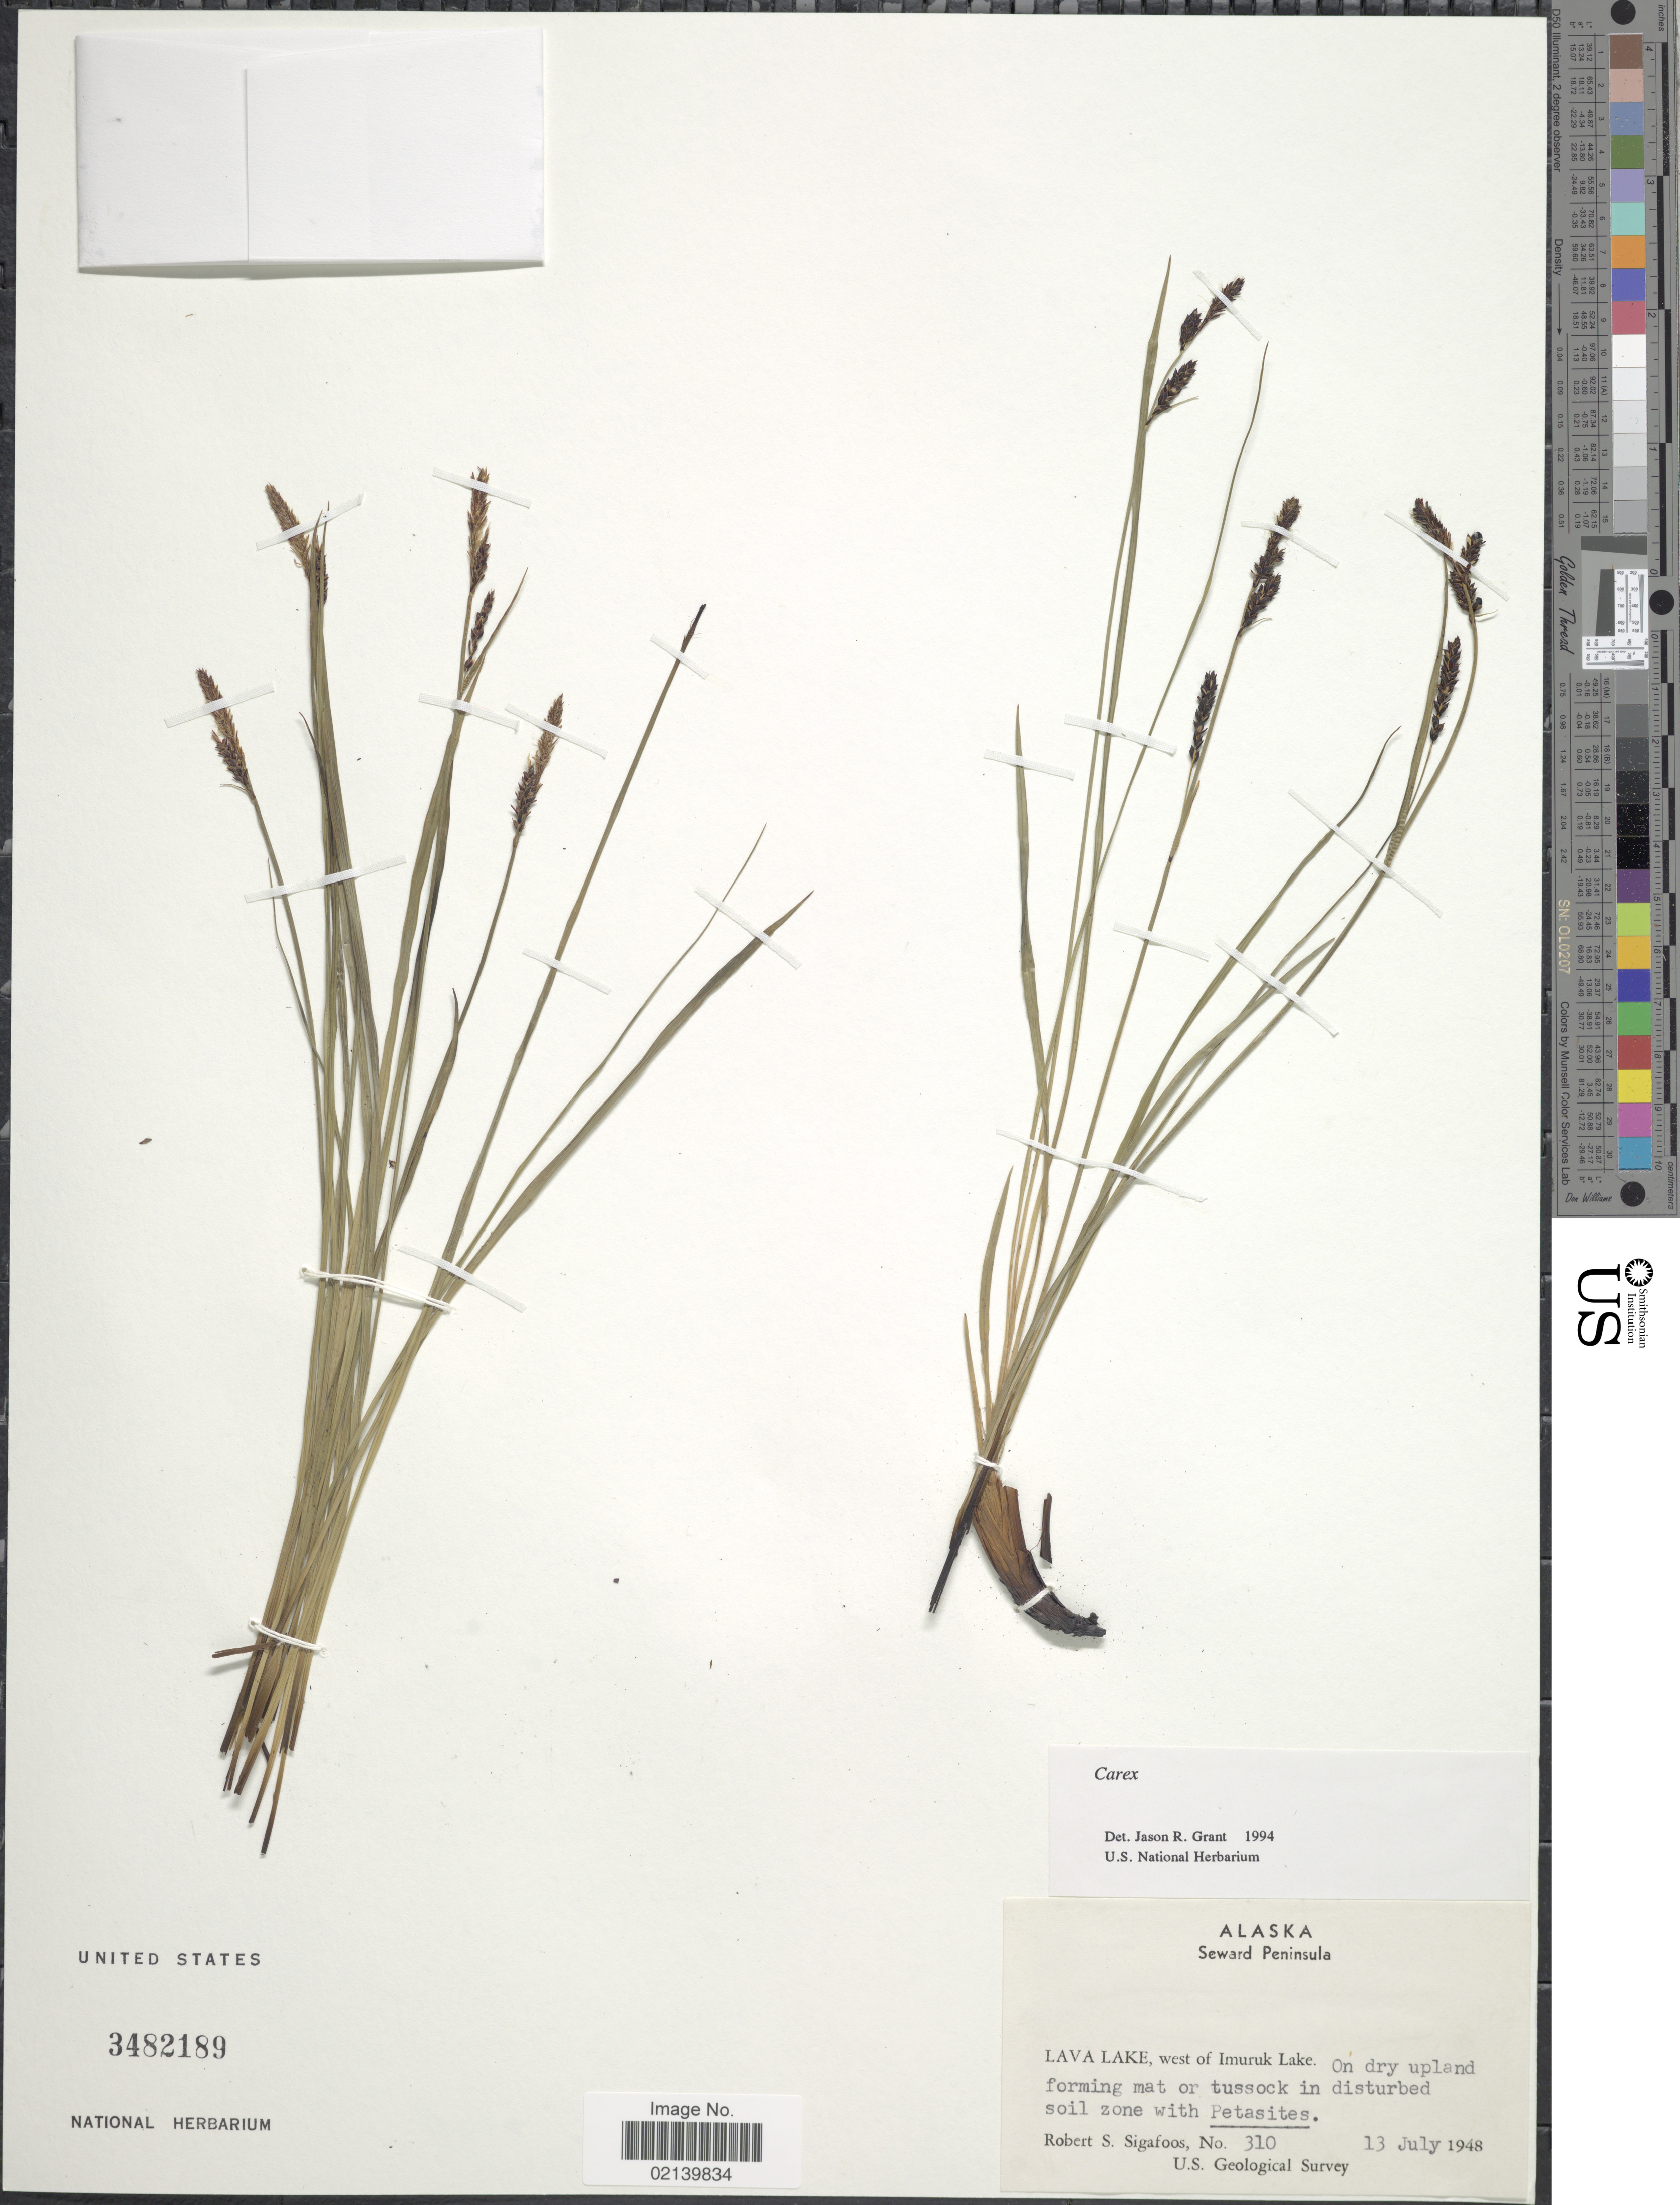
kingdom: Plantae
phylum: Tracheophyta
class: Liliopsida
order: Poales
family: Cyperaceae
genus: Carex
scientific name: Carex sp.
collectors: R. Sigafoos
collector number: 310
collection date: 1948-07-13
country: United States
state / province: Alaska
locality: Alaska, Seward Peninsula. Lava Lake, west of Imuruk Lake, On dry upland forming mat or tussock in disturbed soil zone.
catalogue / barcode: US 3482189